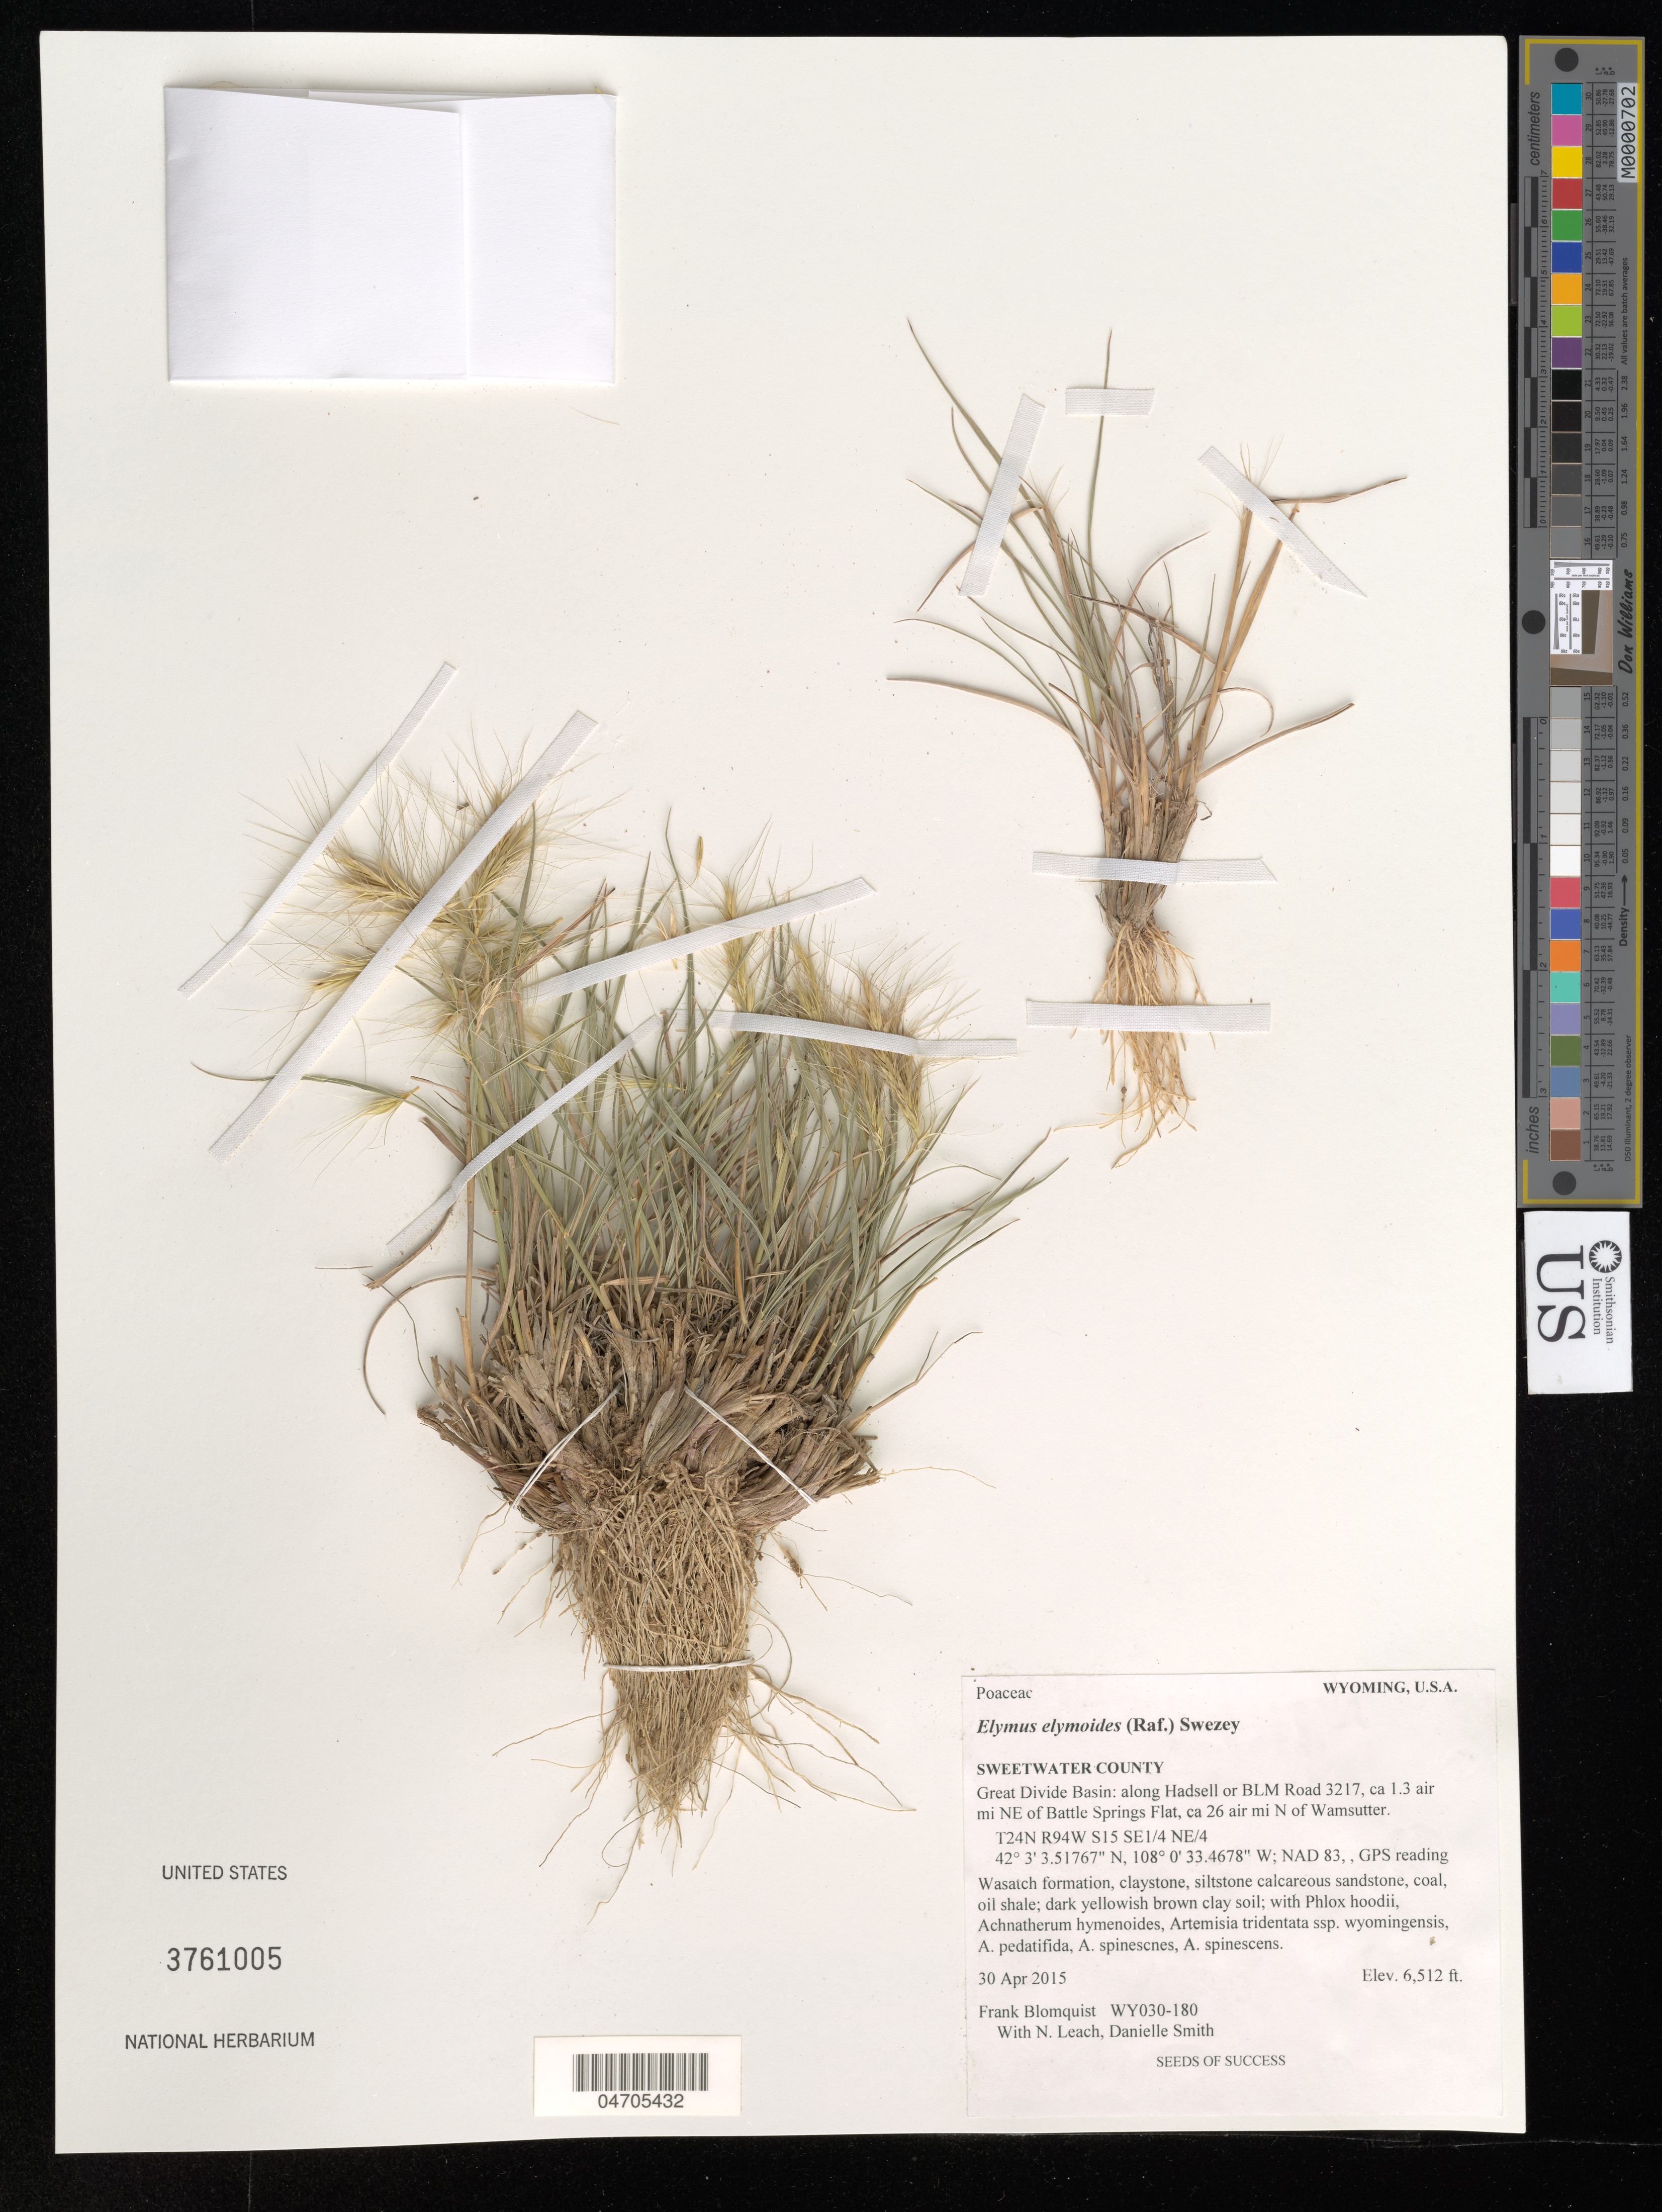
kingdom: Plantae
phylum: Tracheophyta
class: Liliopsida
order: Poales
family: Poaceae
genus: Elymus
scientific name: Elymus elymoides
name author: (Raf.) Swezey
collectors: F. Blomquist, N. Leach & D. Smith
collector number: WY030-180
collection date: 2015-04-30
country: United States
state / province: Wyoming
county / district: Sweetwater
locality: Sweetwater County. Great Divide Basin: along Hadsell or BLM Road 3217, ca 1.3 air mi NE of Battle Springs Flat, ca 26 air mi N of Wamsutter. T24N R94W S15 SE1/4 NE/4.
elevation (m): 1985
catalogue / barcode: US 3761005